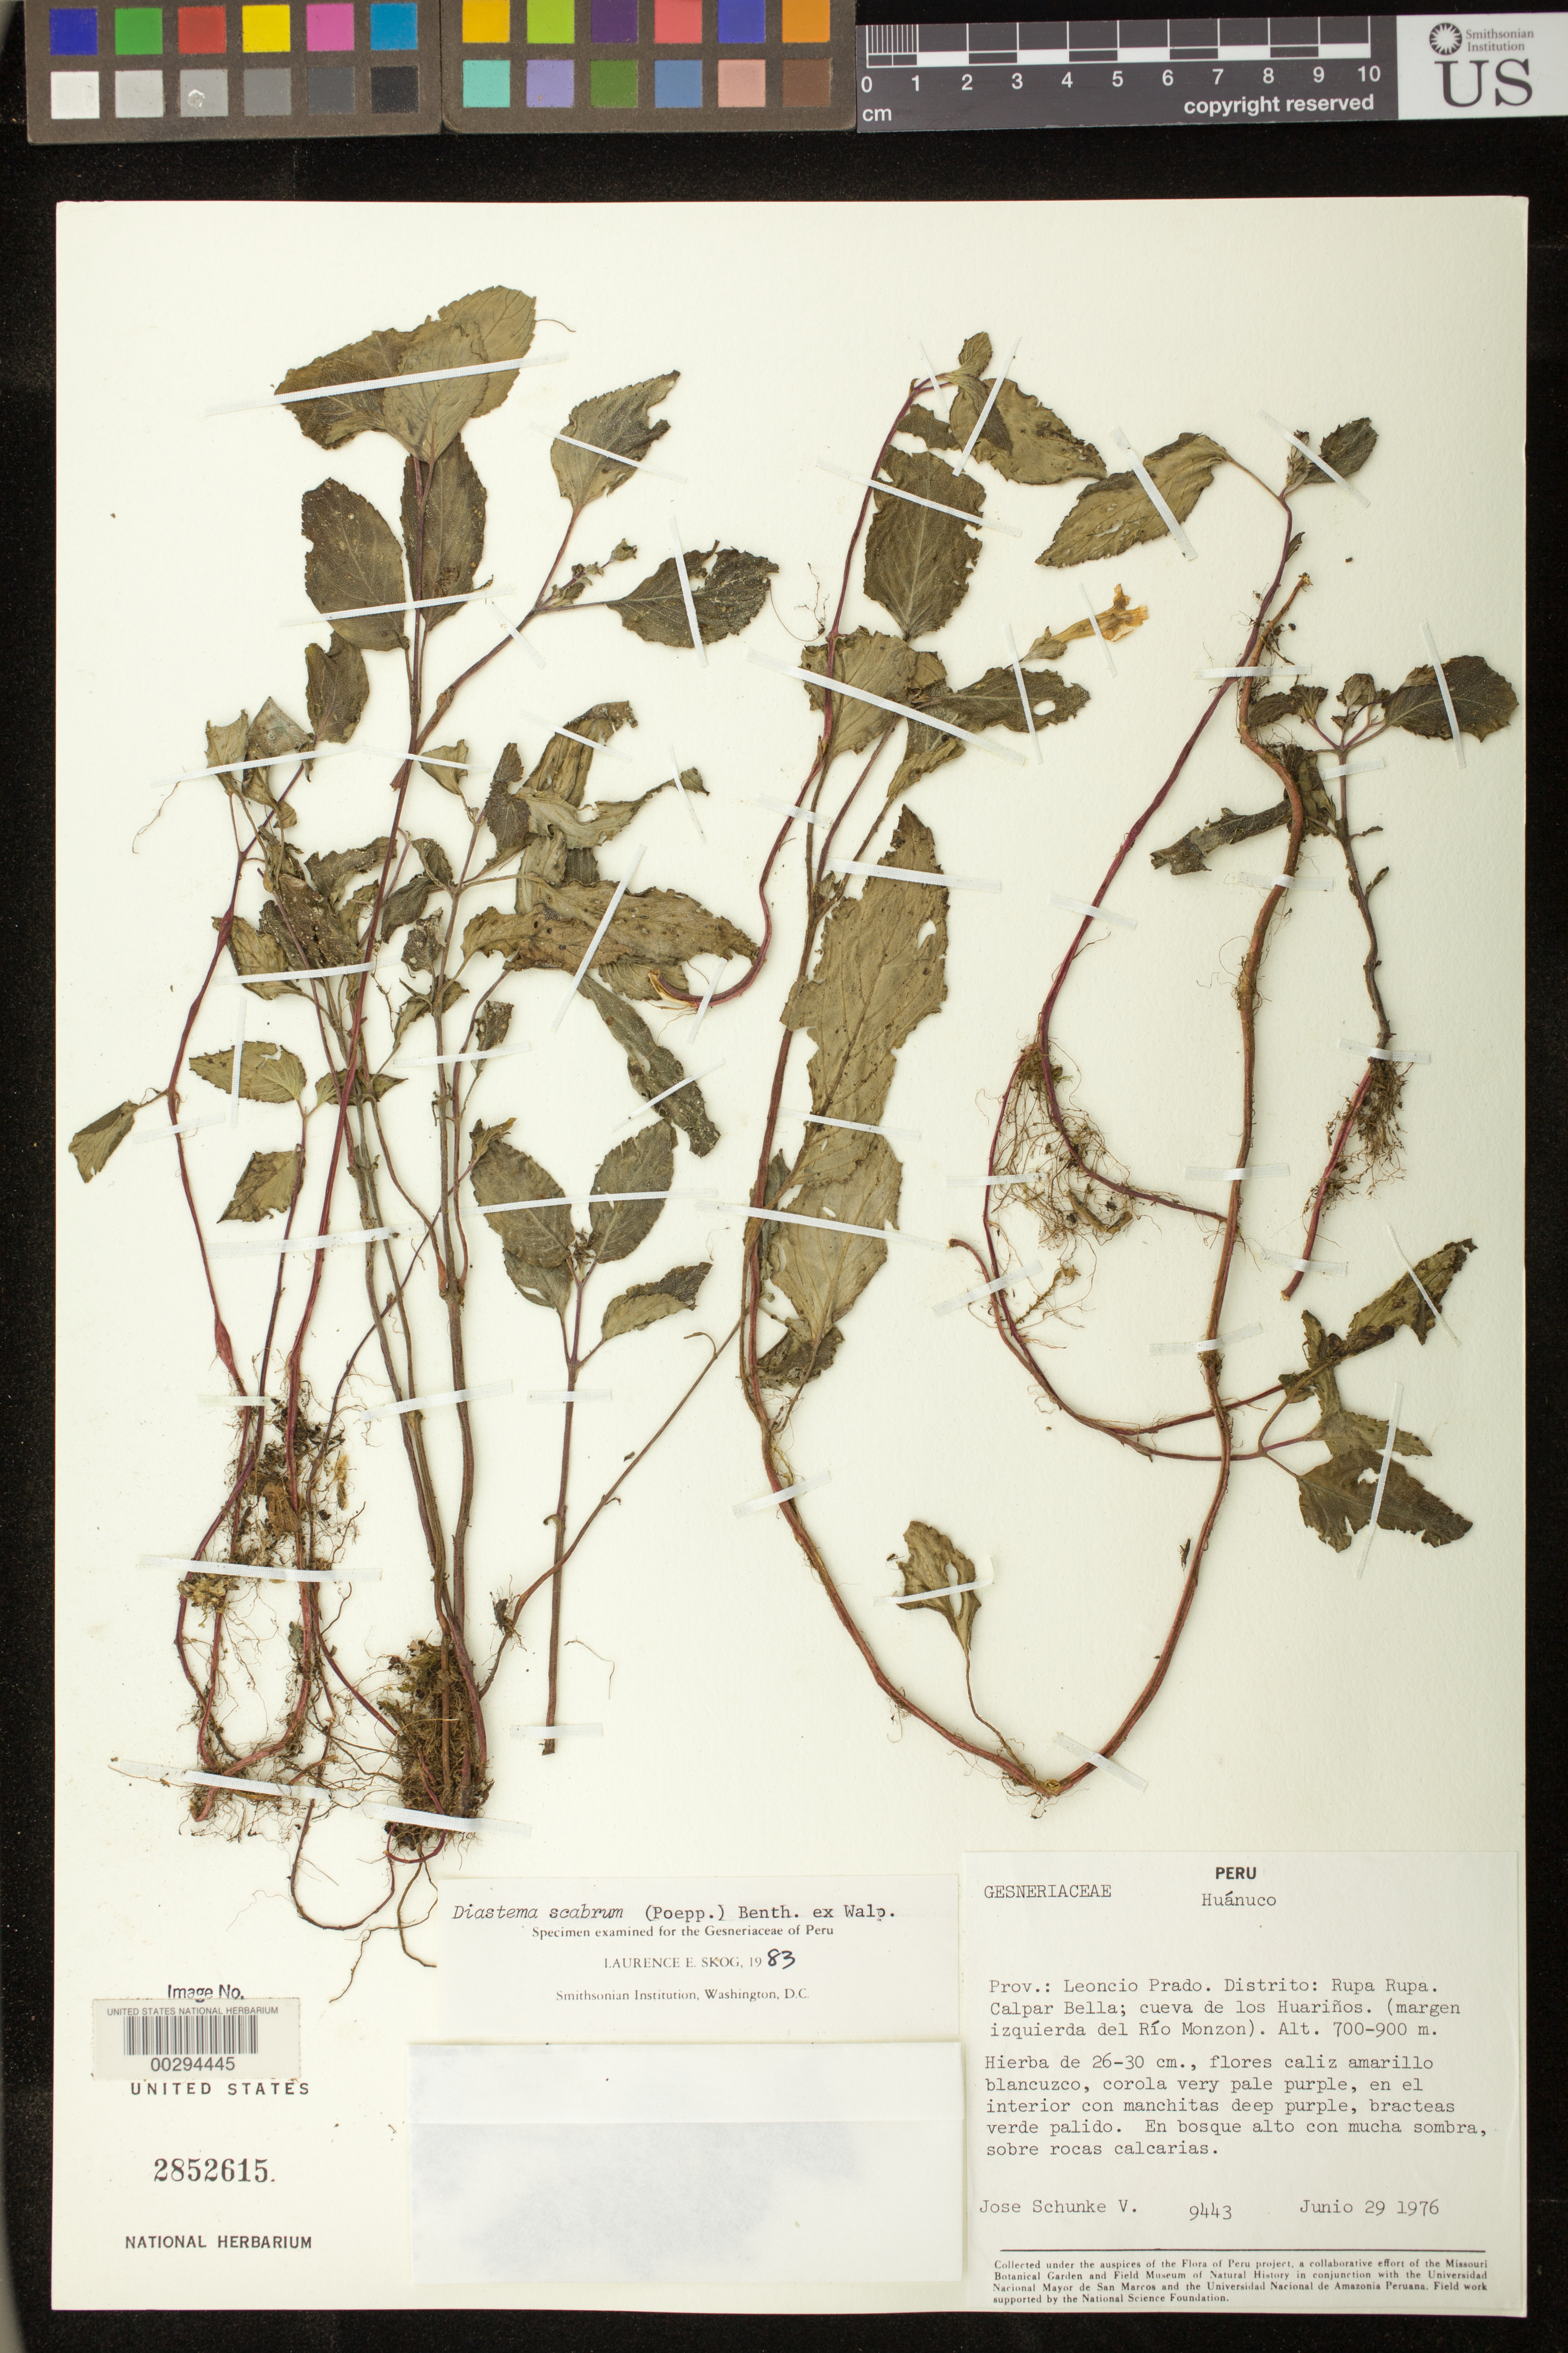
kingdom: Plantae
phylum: Tracheophyta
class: Magnoliopsida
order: Lamiales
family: Gesneriaceae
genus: Diastema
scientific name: Diastema scabrum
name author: (Poepp.) Benth. ex Walp.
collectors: J. Schunke Vigo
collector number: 9443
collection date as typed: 29 Jul 1976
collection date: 1976-07-29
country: Peru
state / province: Huánuco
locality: Prov. Leoncio Prado; Dtto. Rupa Rupa, Calpar Bella, Cueva de Los Huarinos (left bank of Rio Monzon)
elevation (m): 700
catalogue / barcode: US 2852615